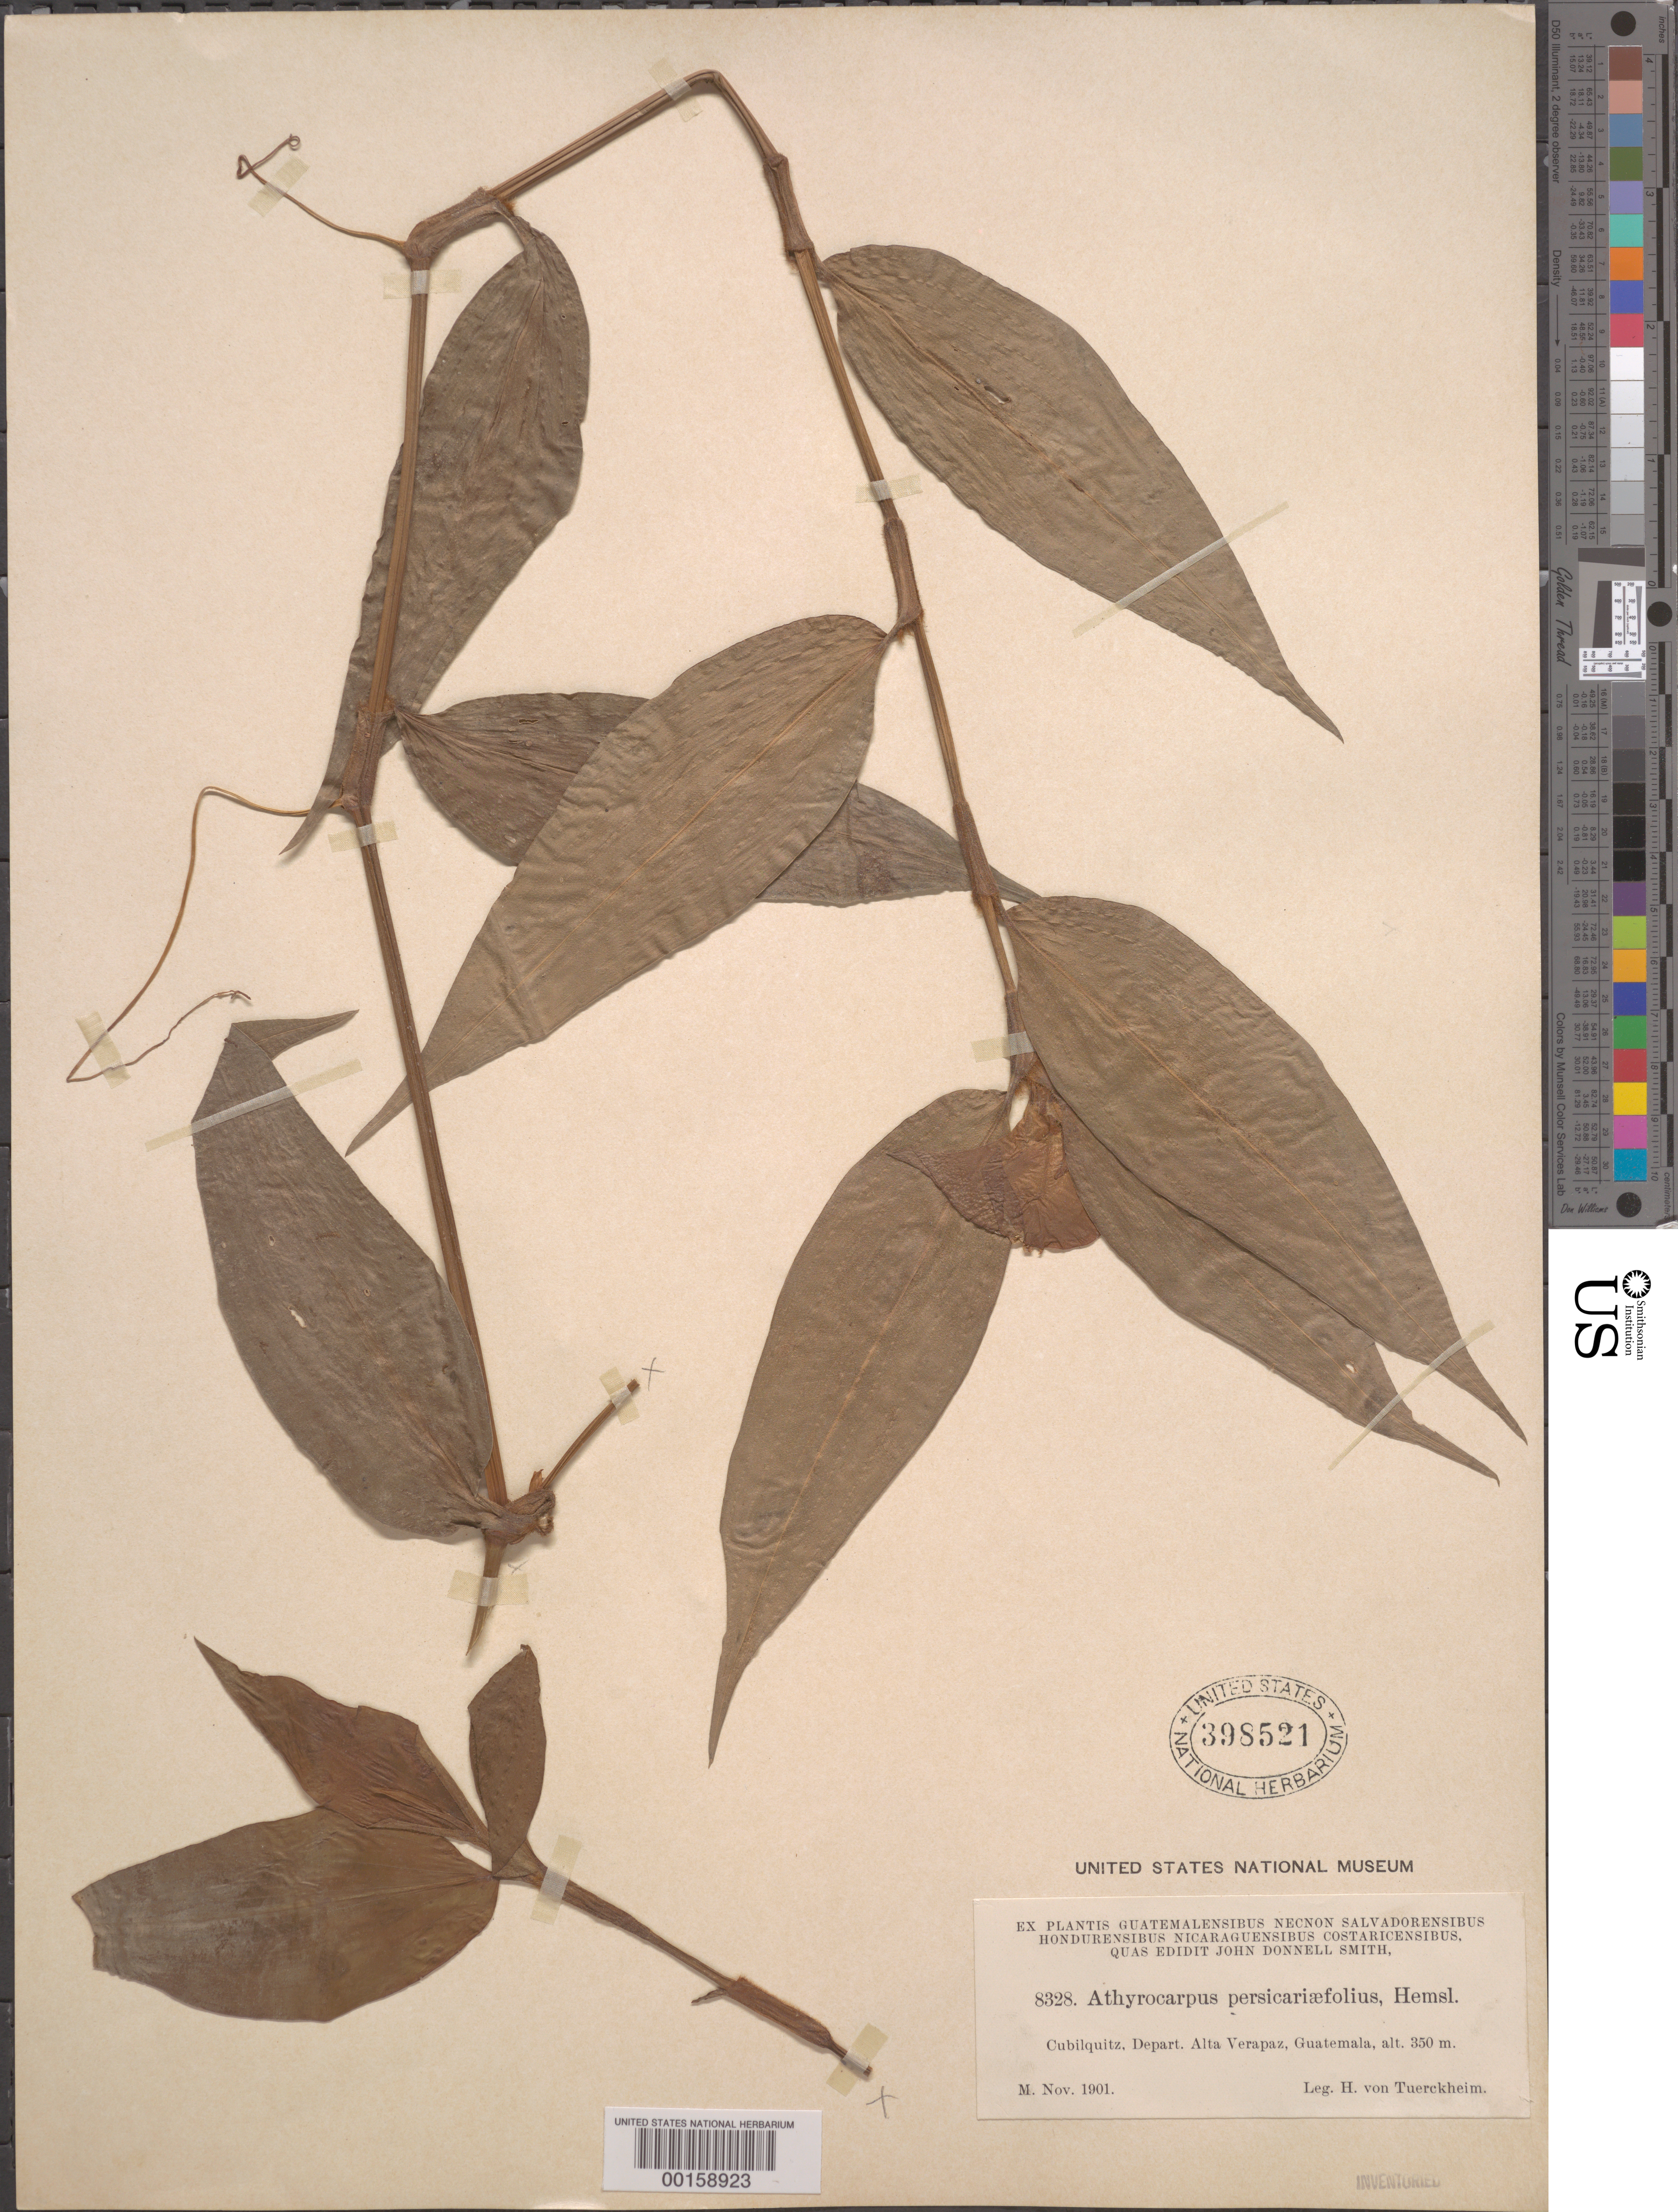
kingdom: Plantae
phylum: Tracheophyta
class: Liliopsida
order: Commelinales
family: Commelinaceae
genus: Commelina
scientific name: Commelina rufipes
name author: Seub.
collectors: H. von Türckheim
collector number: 8328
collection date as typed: Nov 1901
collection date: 1901-11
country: Guatemala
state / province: Alta Verapaz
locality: Cubilquitz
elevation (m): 350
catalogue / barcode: US 398521